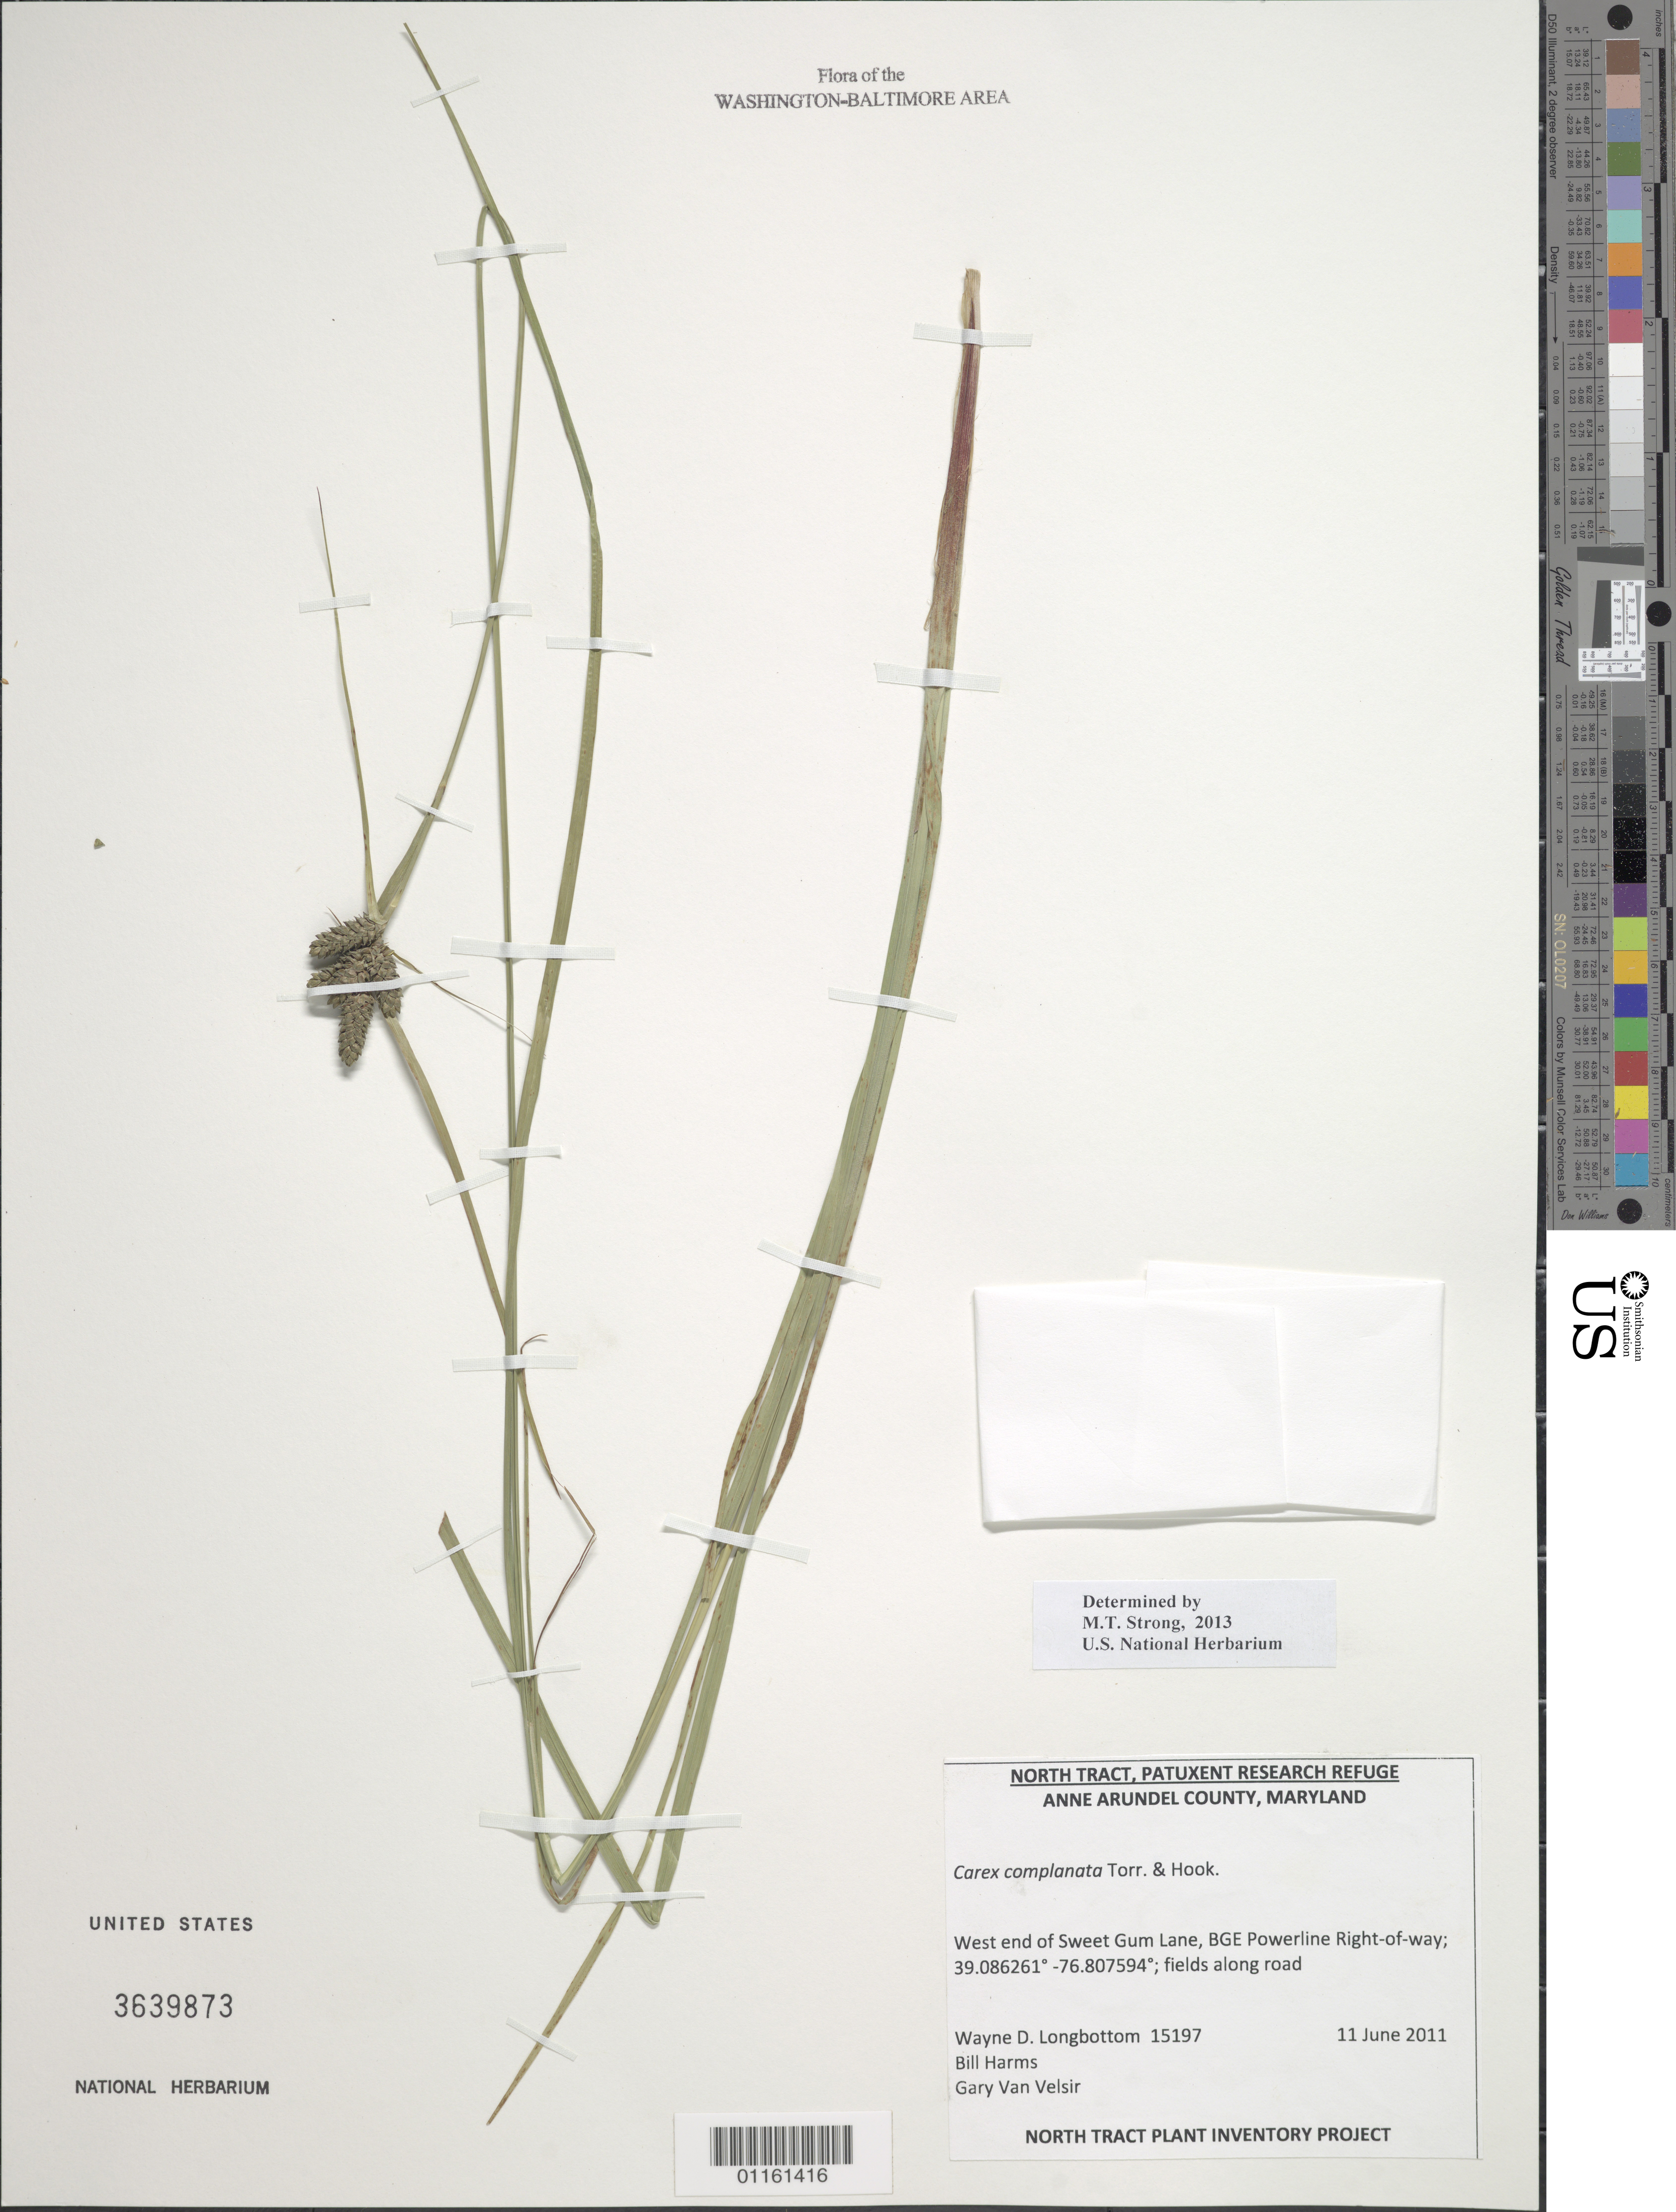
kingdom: Plantae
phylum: Tracheophyta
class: Liliopsida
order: Poales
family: Cyperaceae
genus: Carex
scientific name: Carex complanata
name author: Torr. & Hook.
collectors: W. D. Longbottom, B. Harms & G. Van Velsir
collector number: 15197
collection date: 2011-06-11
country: United States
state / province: Maryland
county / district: Anne Arundel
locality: West end of Sweet Gum Lane, BGE Powerline Right-of-way.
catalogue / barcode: US 3639873